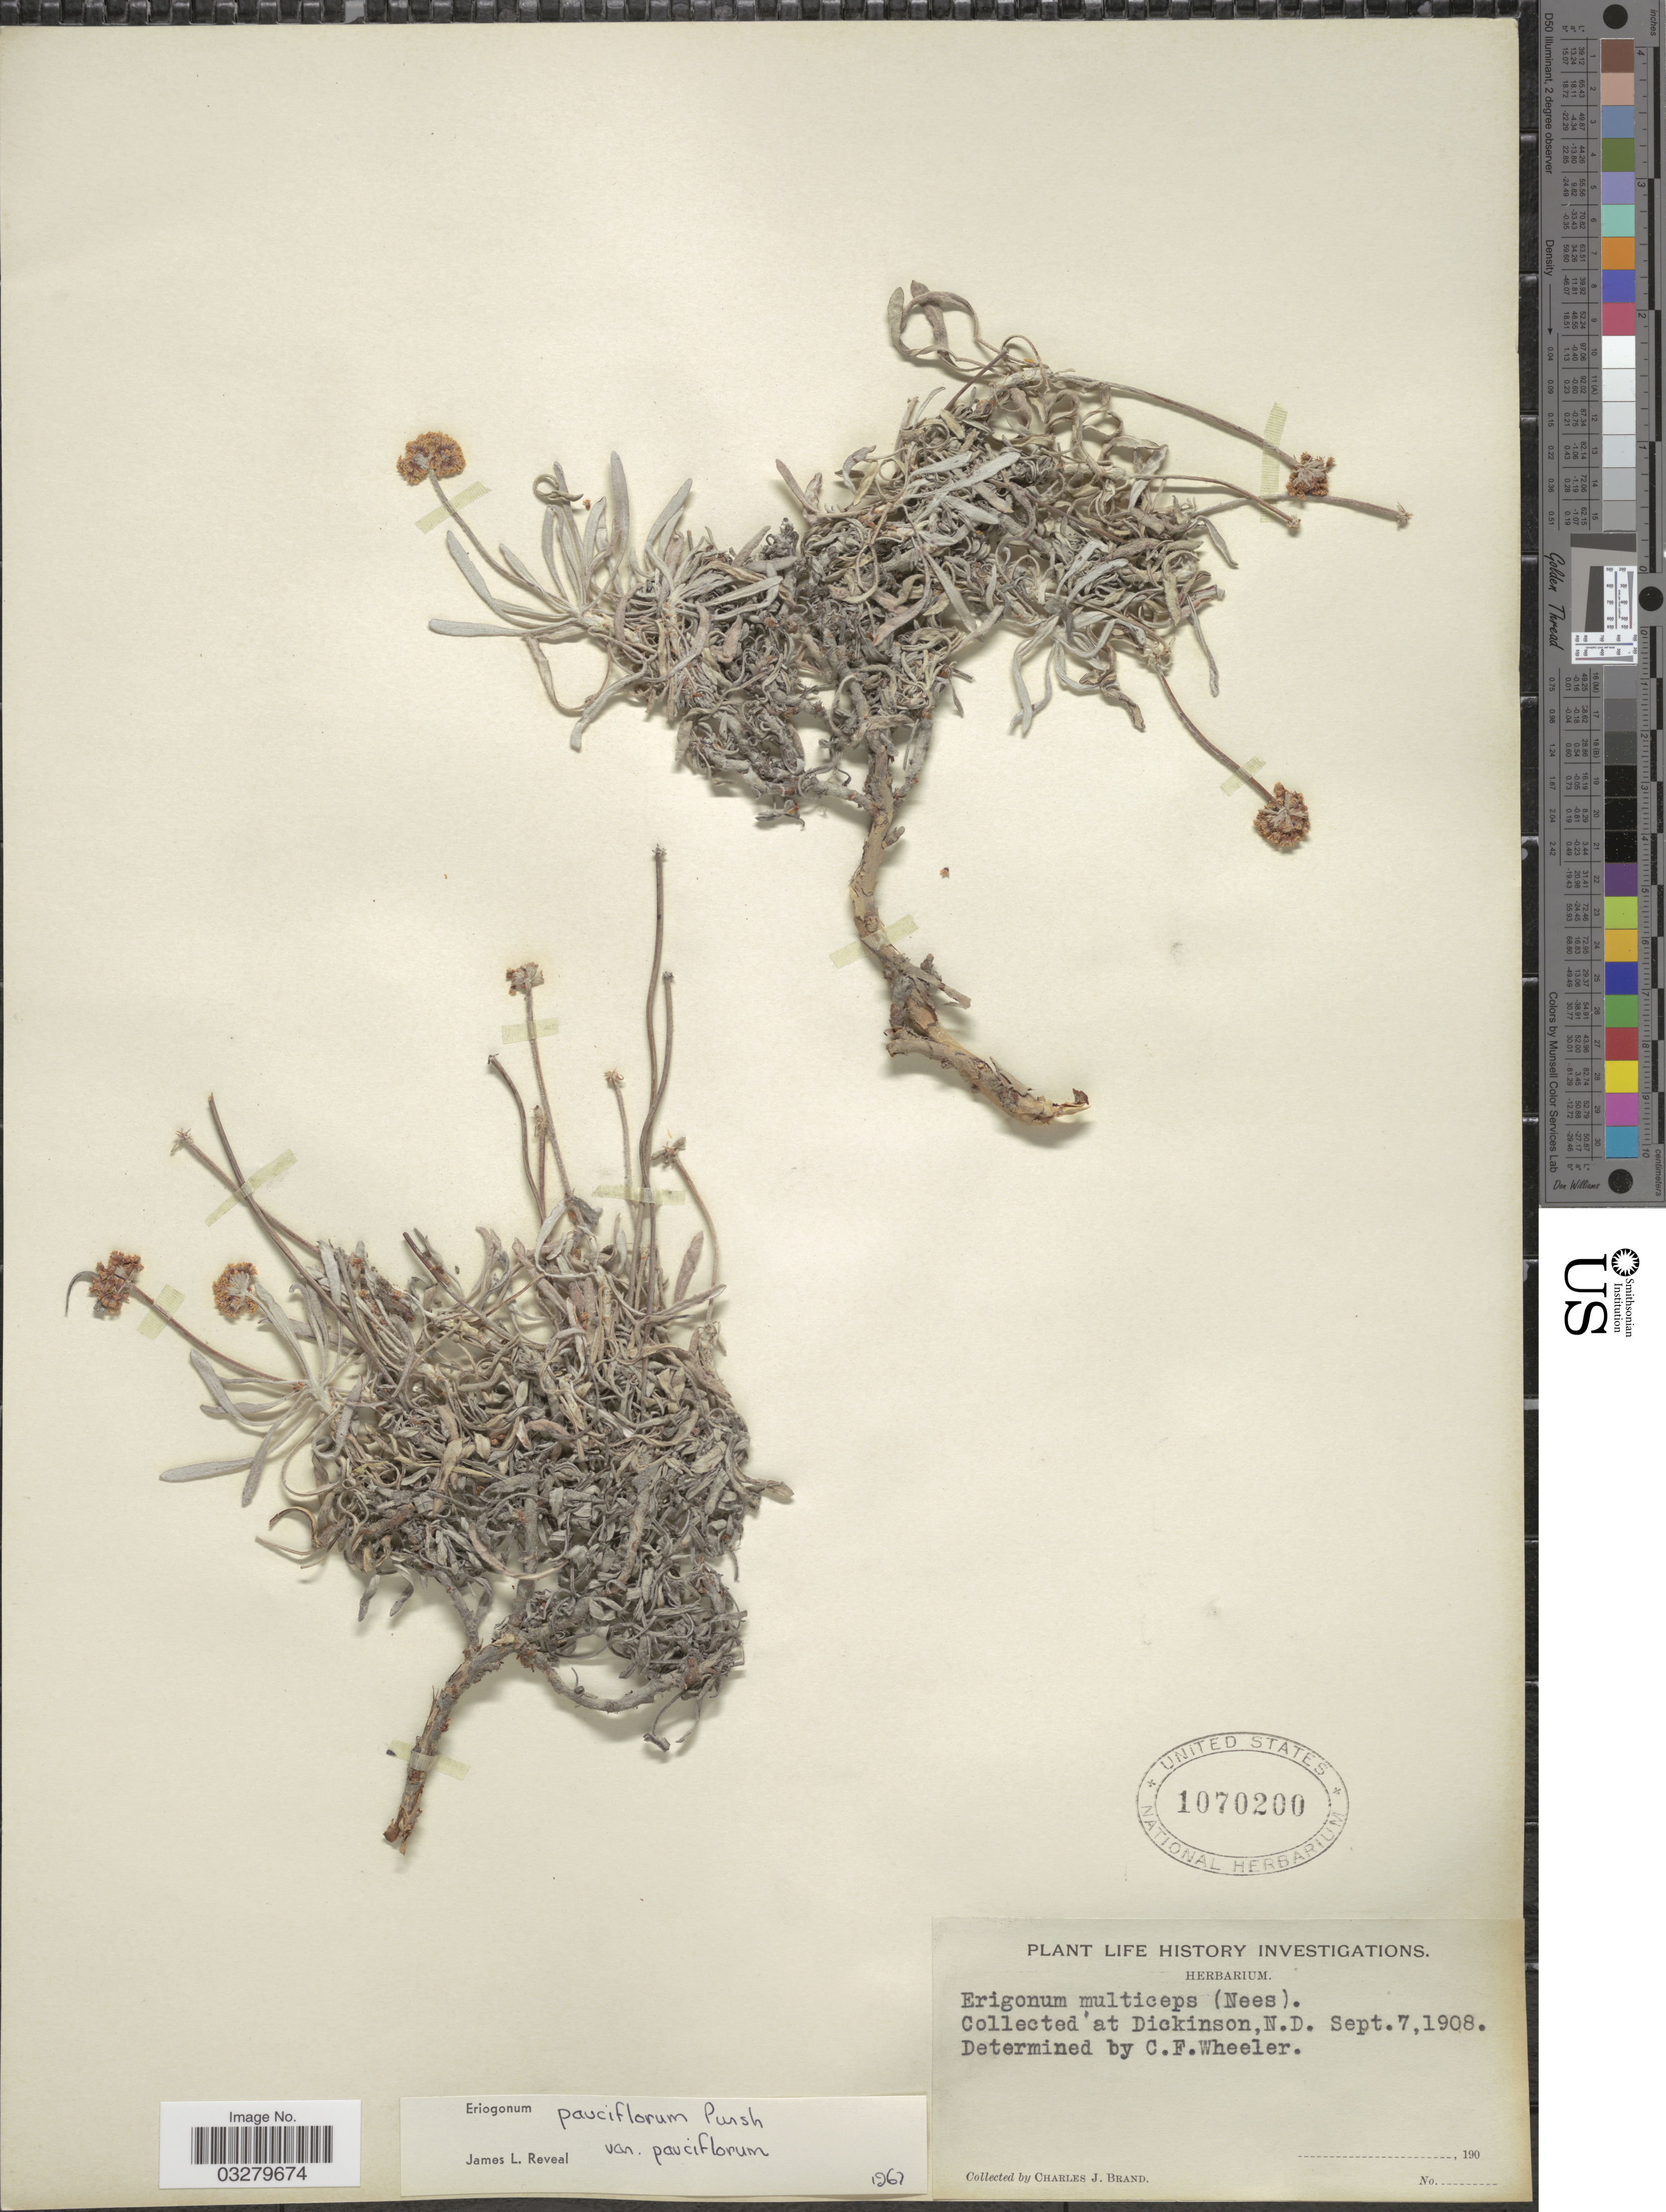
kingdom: Plantae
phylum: Tracheophyta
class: Magnoliopsida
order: Caryophyllales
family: Polygonaceae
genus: Eriogonum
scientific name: Eriogonum pauciflorum var. pauciflorum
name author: Pursh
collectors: C. J. Brand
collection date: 1908-09-07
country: United States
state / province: North Dakota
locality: Dickinson.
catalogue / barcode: US 1070200